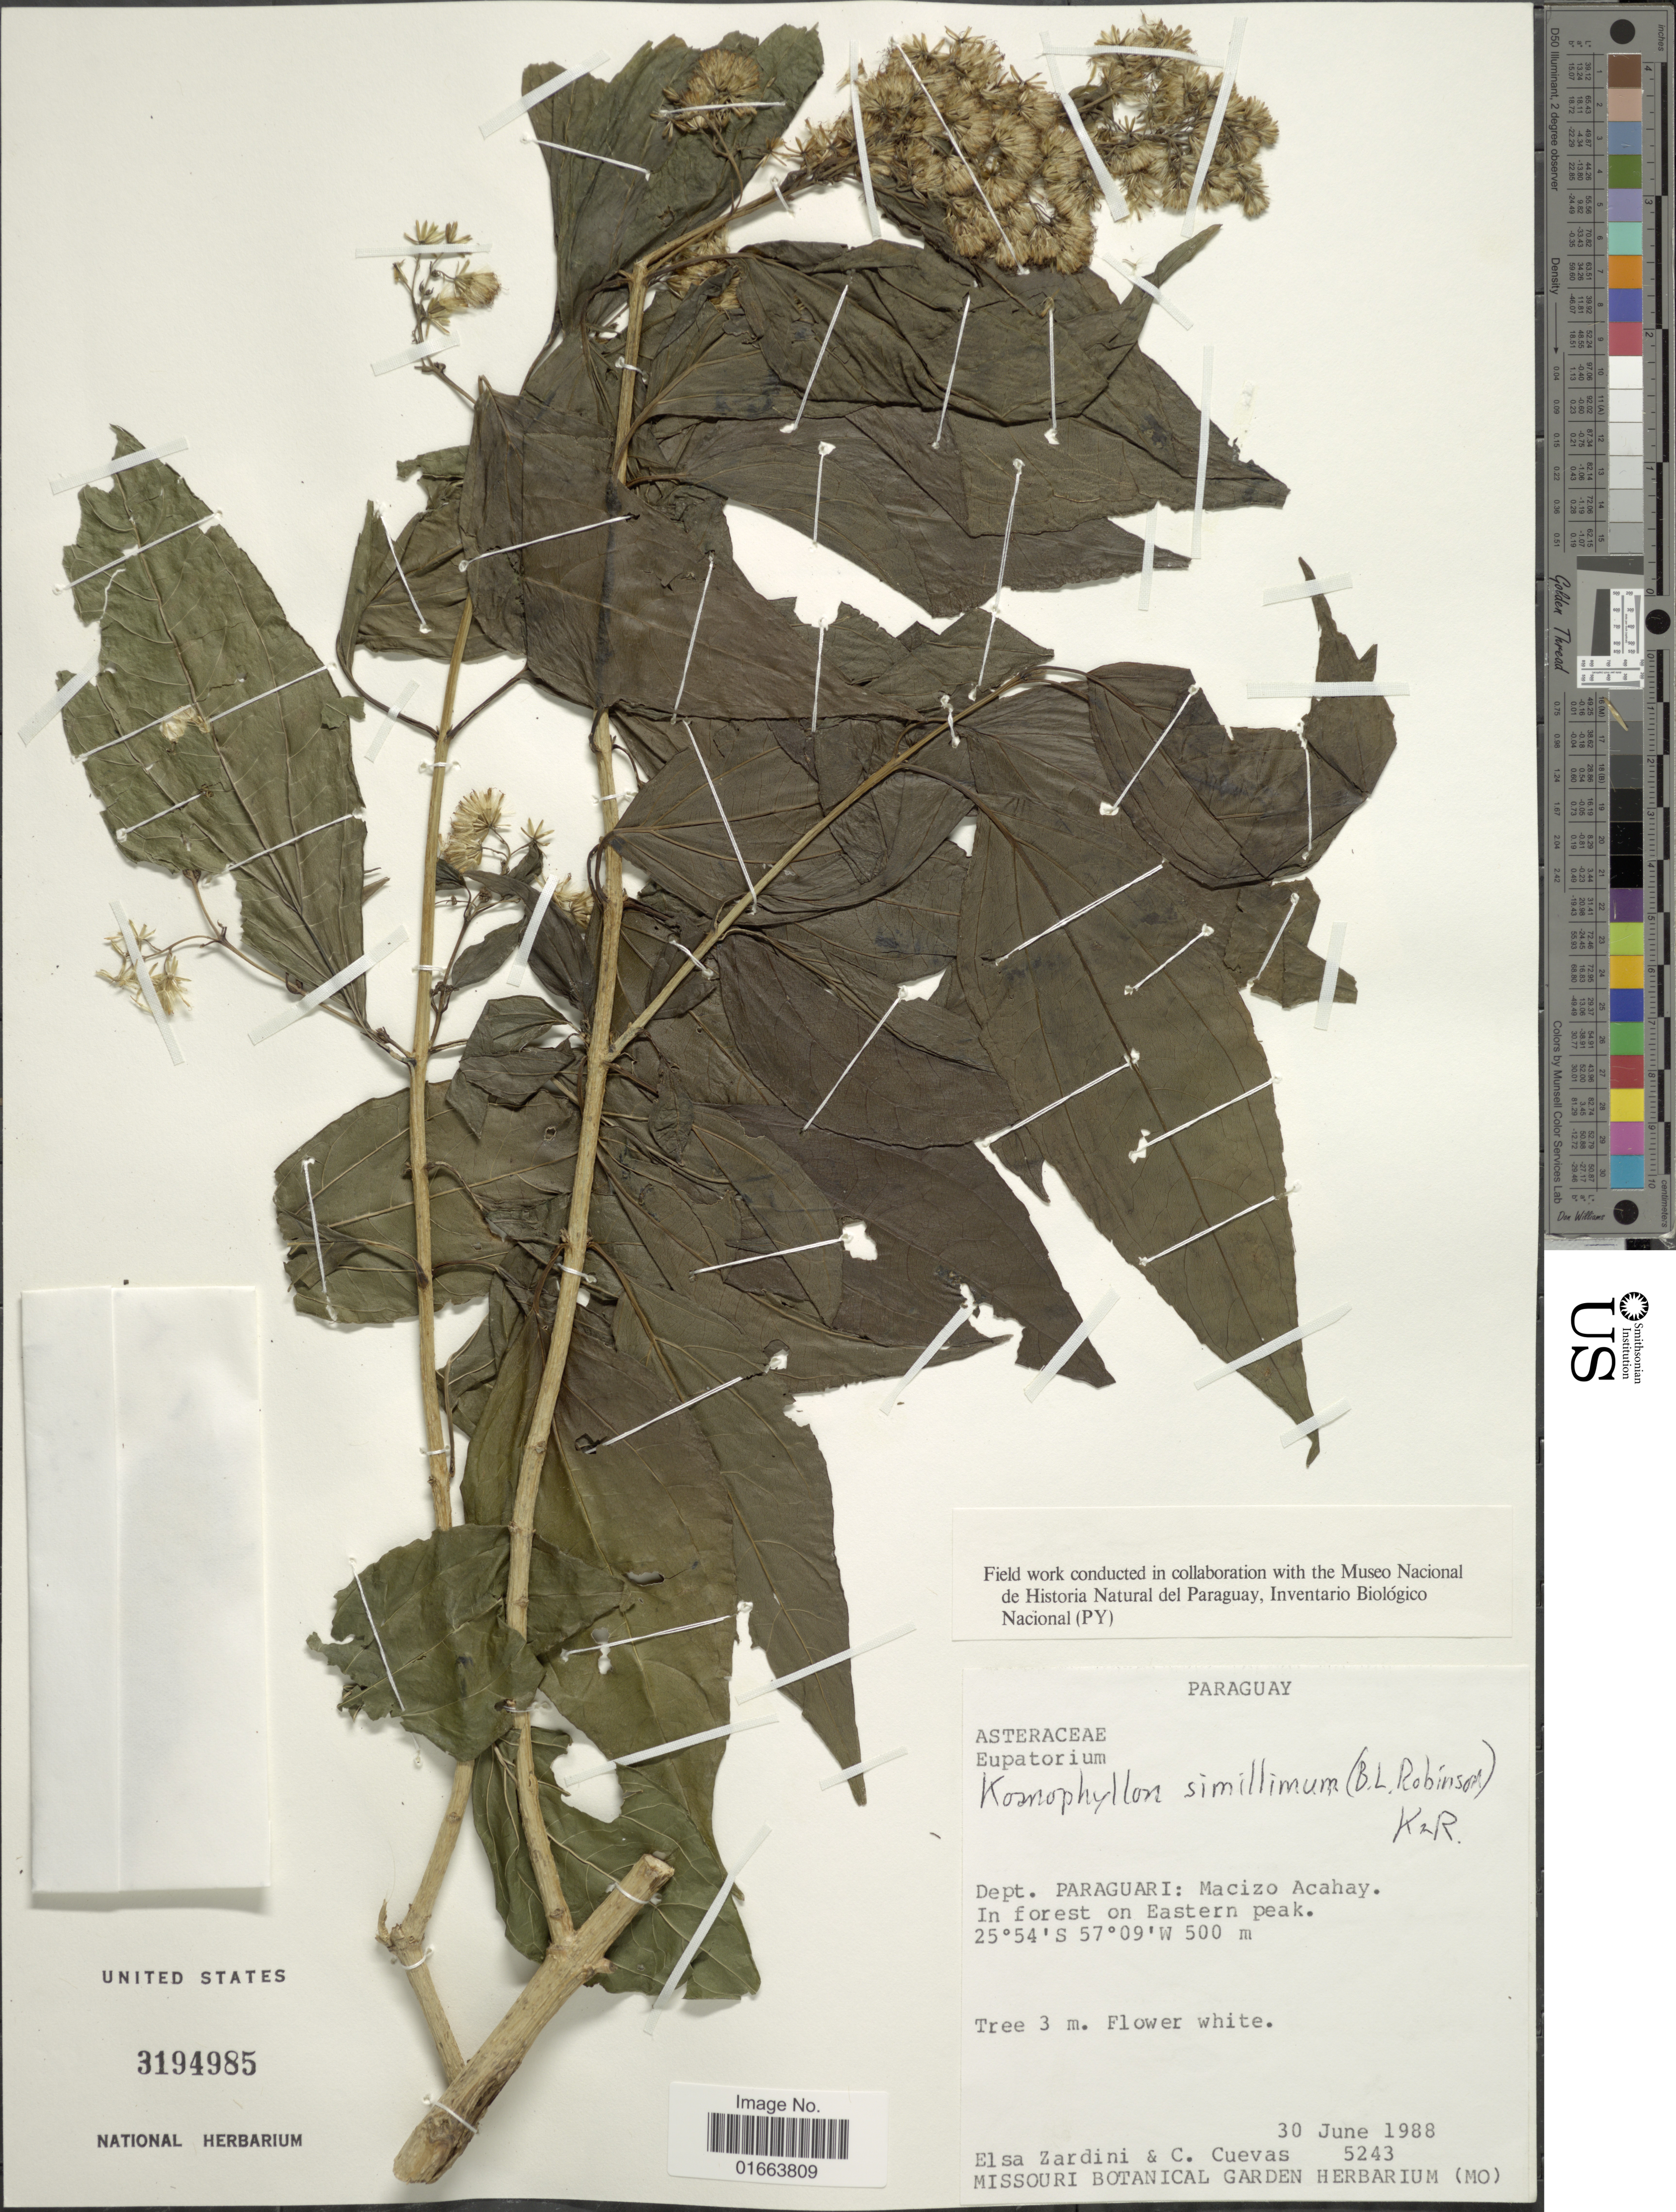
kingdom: Plantae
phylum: Tracheophyta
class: Magnoliopsida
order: Asterales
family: Asteraceae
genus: Koanophyllon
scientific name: Koanophyllon simillimum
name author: (B.L. Rob.) R.M. King & H. Rob.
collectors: E. M. Zardini & C. Cuevas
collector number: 5243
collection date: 1988-06-30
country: Paraguay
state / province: Paraguari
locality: Macizo Acahay. In forest on Eastern peak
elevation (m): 500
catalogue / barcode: US 3194985